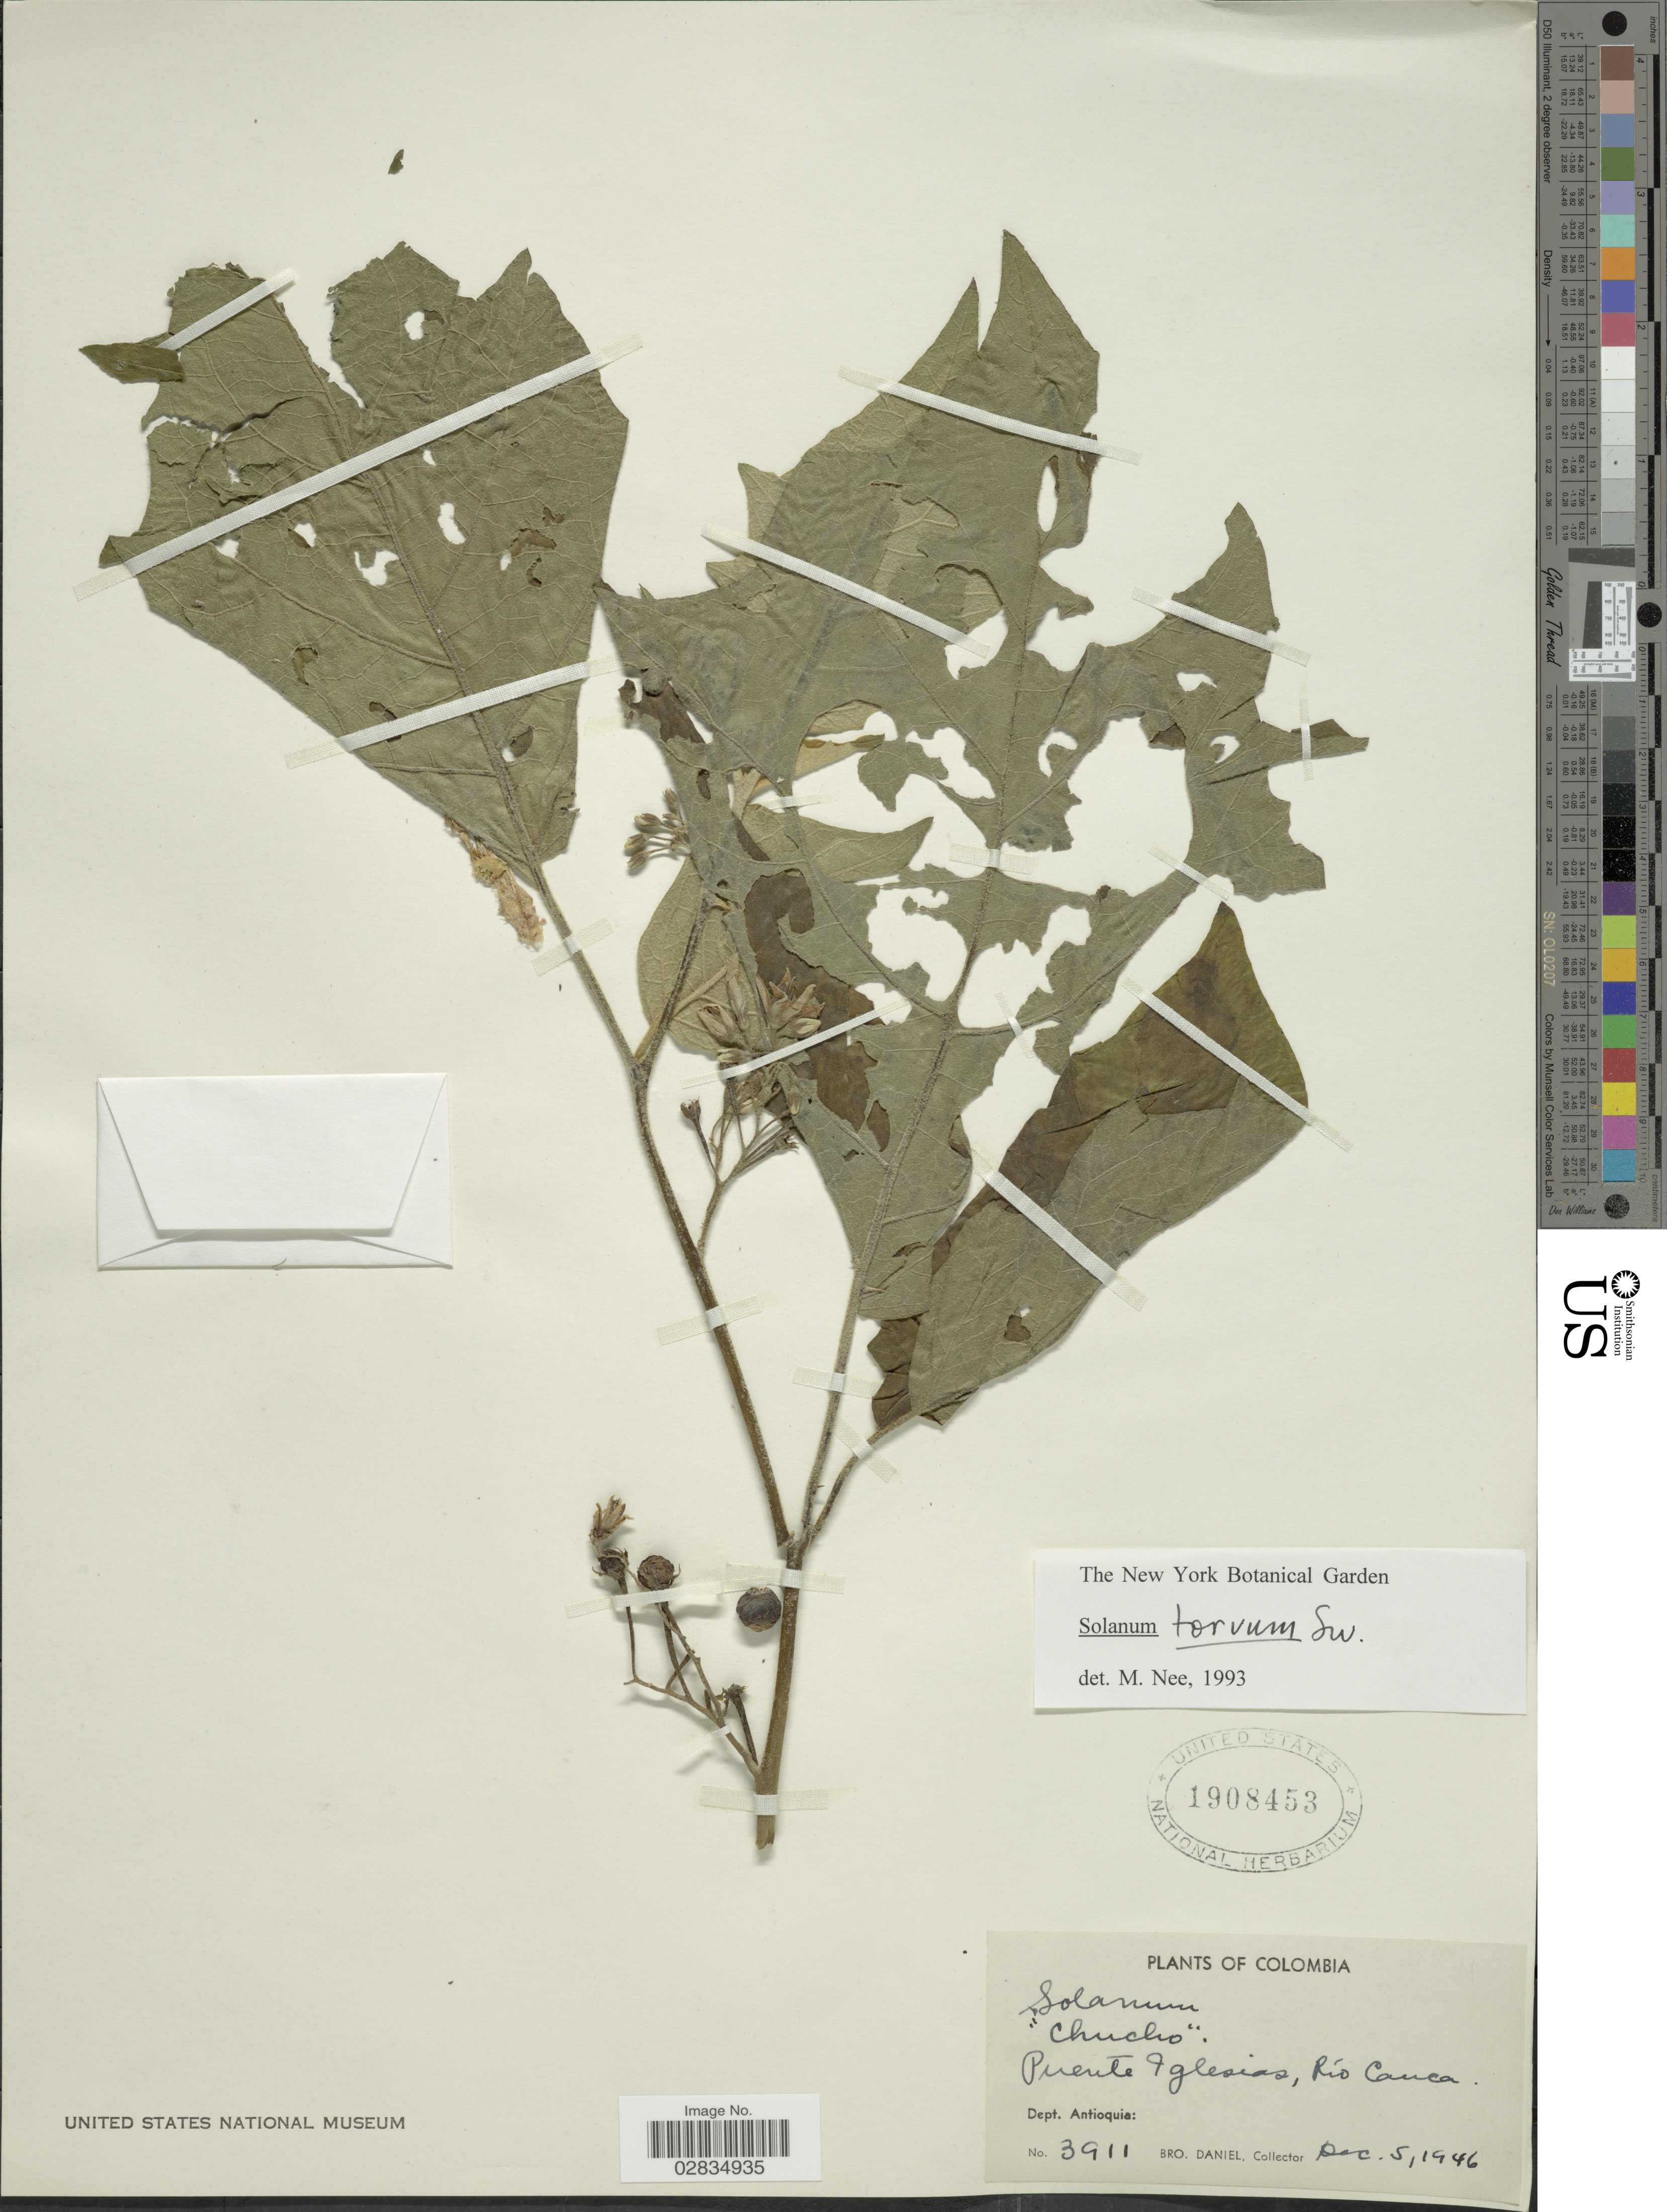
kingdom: Plantae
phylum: Tracheophyta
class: Magnoliopsida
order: Solanales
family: Solanaceae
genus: Solanum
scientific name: Solanum torvum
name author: Sw.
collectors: Bro. Daniel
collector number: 3911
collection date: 1946-12-05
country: Colombia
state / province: Antioquia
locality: Puente Iglesias, Río Cauca, Dept. Antioquia.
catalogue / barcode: US 1908453